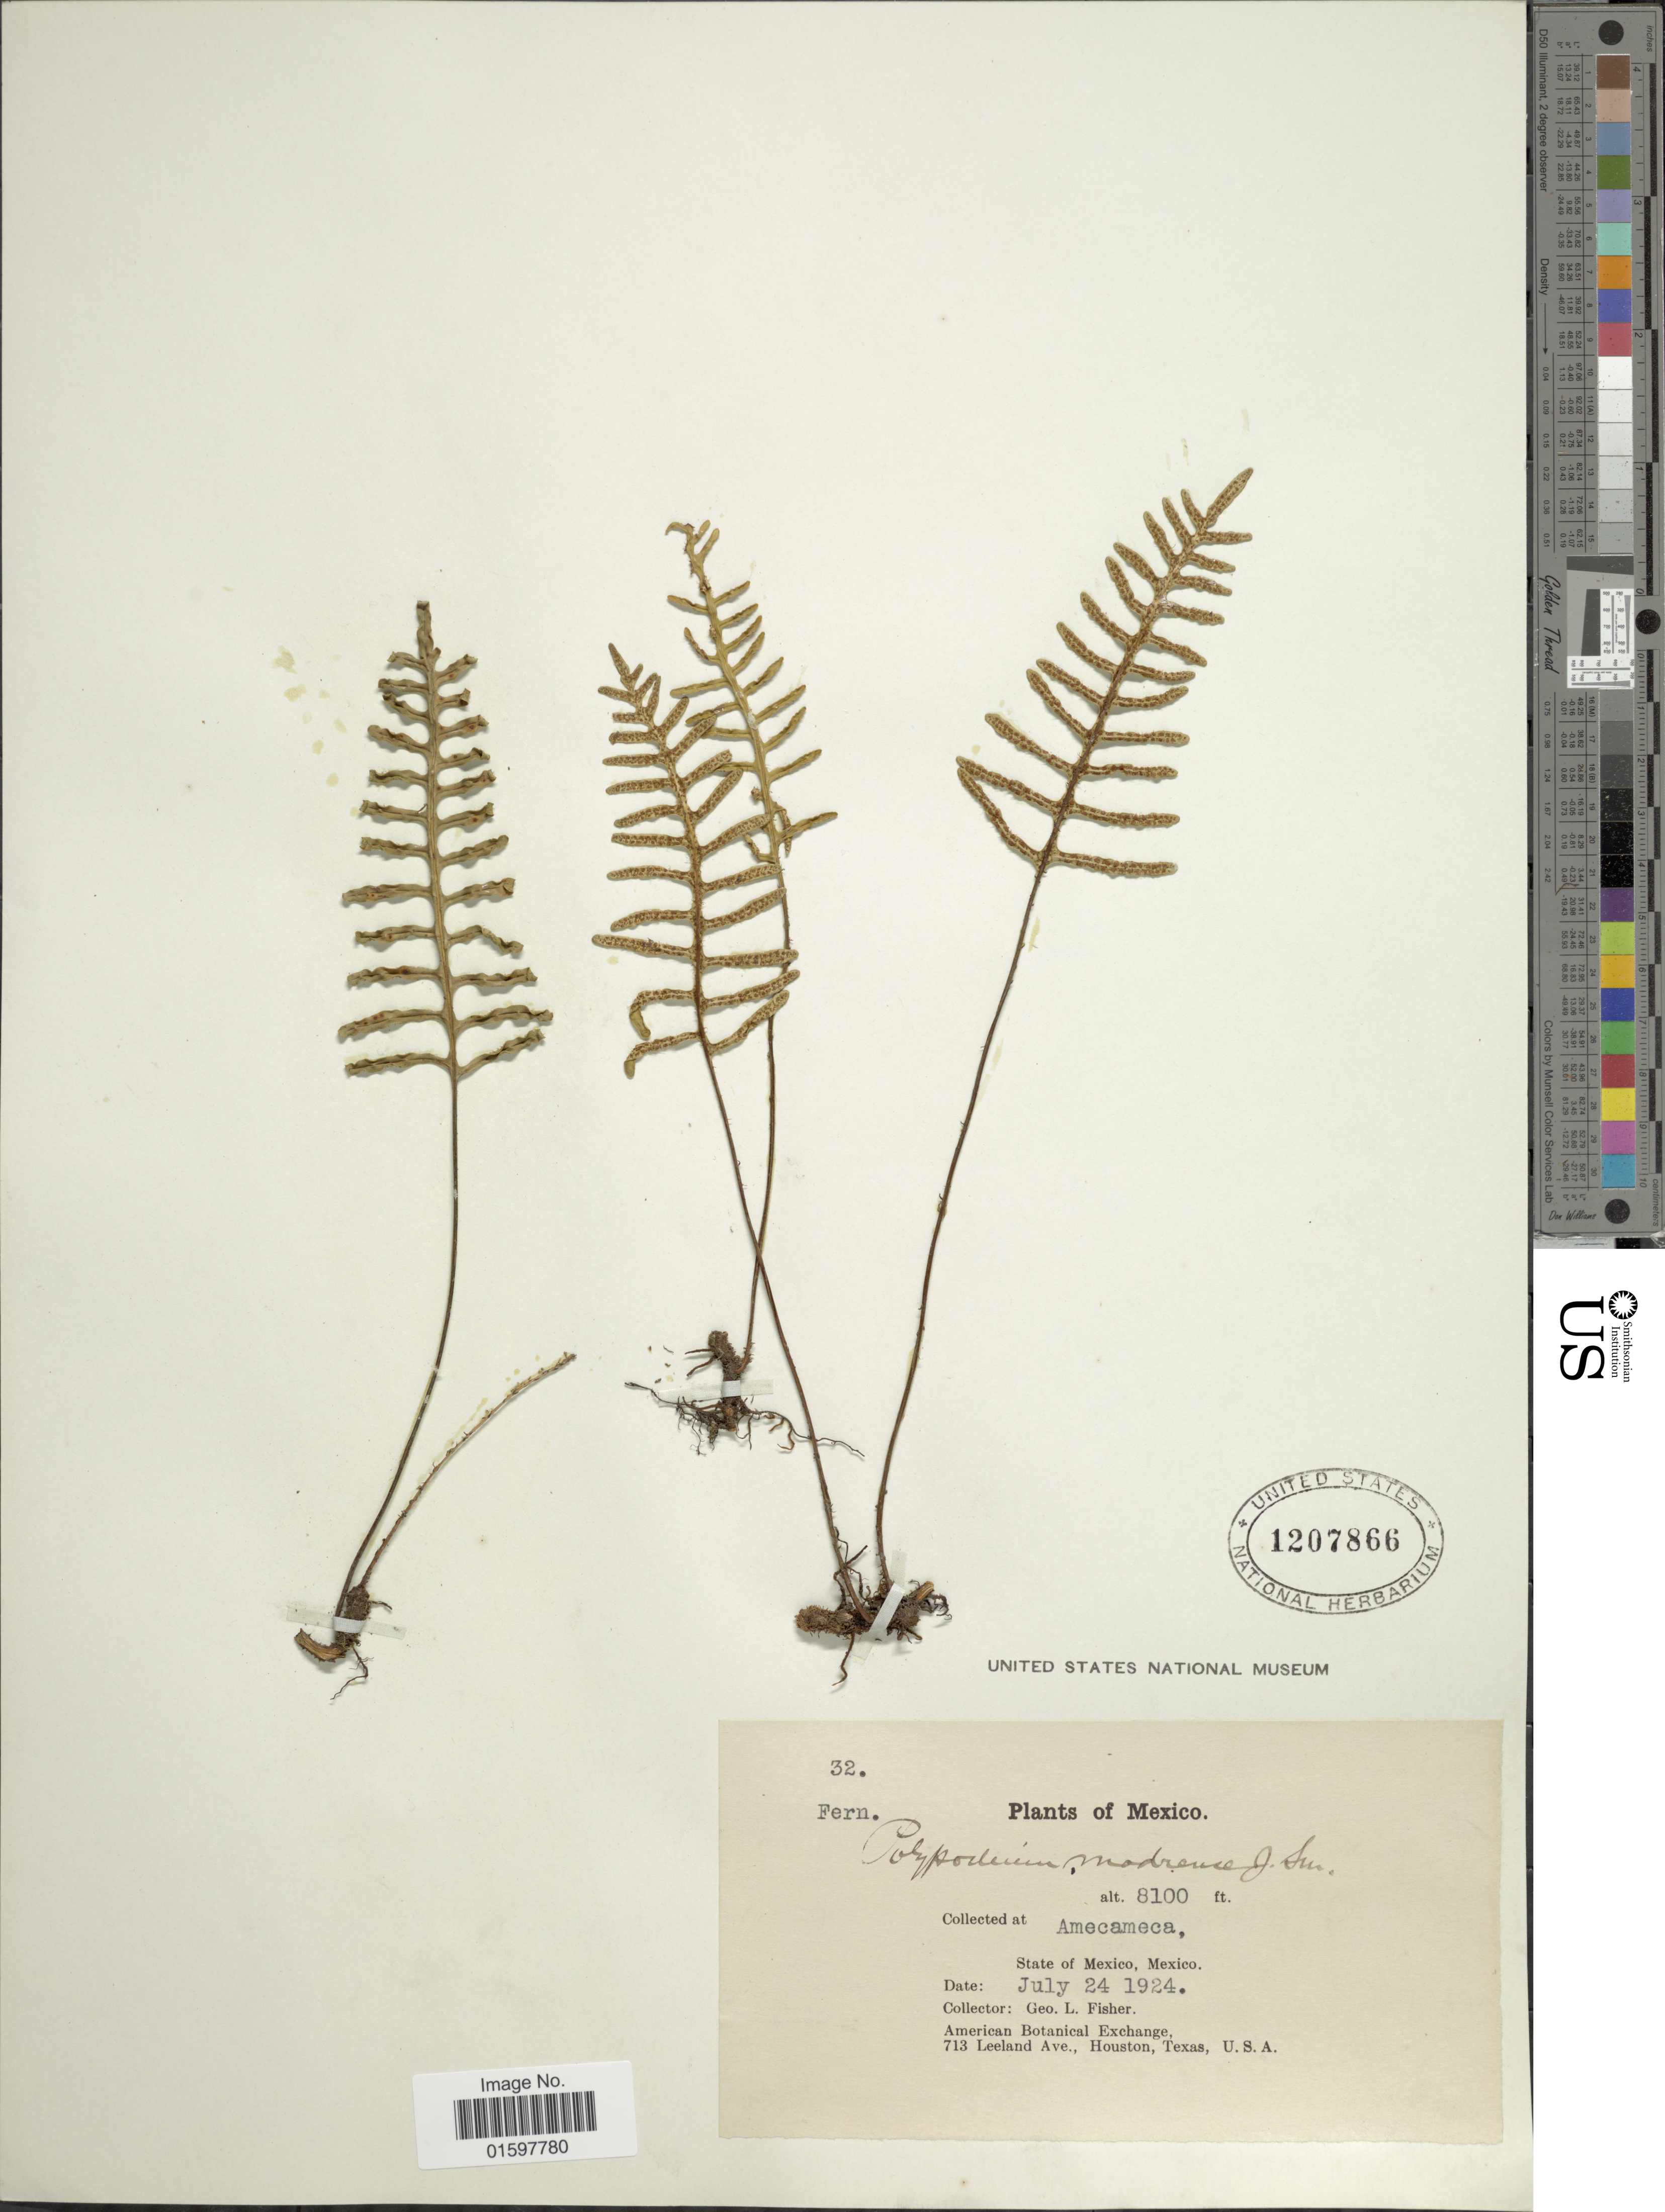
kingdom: Plantae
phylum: Tracheophyta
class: Polypodiopsida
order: Polypodiales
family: Polypodiaceae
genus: Pleopeltis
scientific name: Pleopeltis madrense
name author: (J. Sm.) A.R. Sm. & Tejero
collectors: G. L. Fisher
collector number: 32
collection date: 1924-07-24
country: Mexico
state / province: México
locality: State of Mexico, Amecameca.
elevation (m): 2469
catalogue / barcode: US 1207866